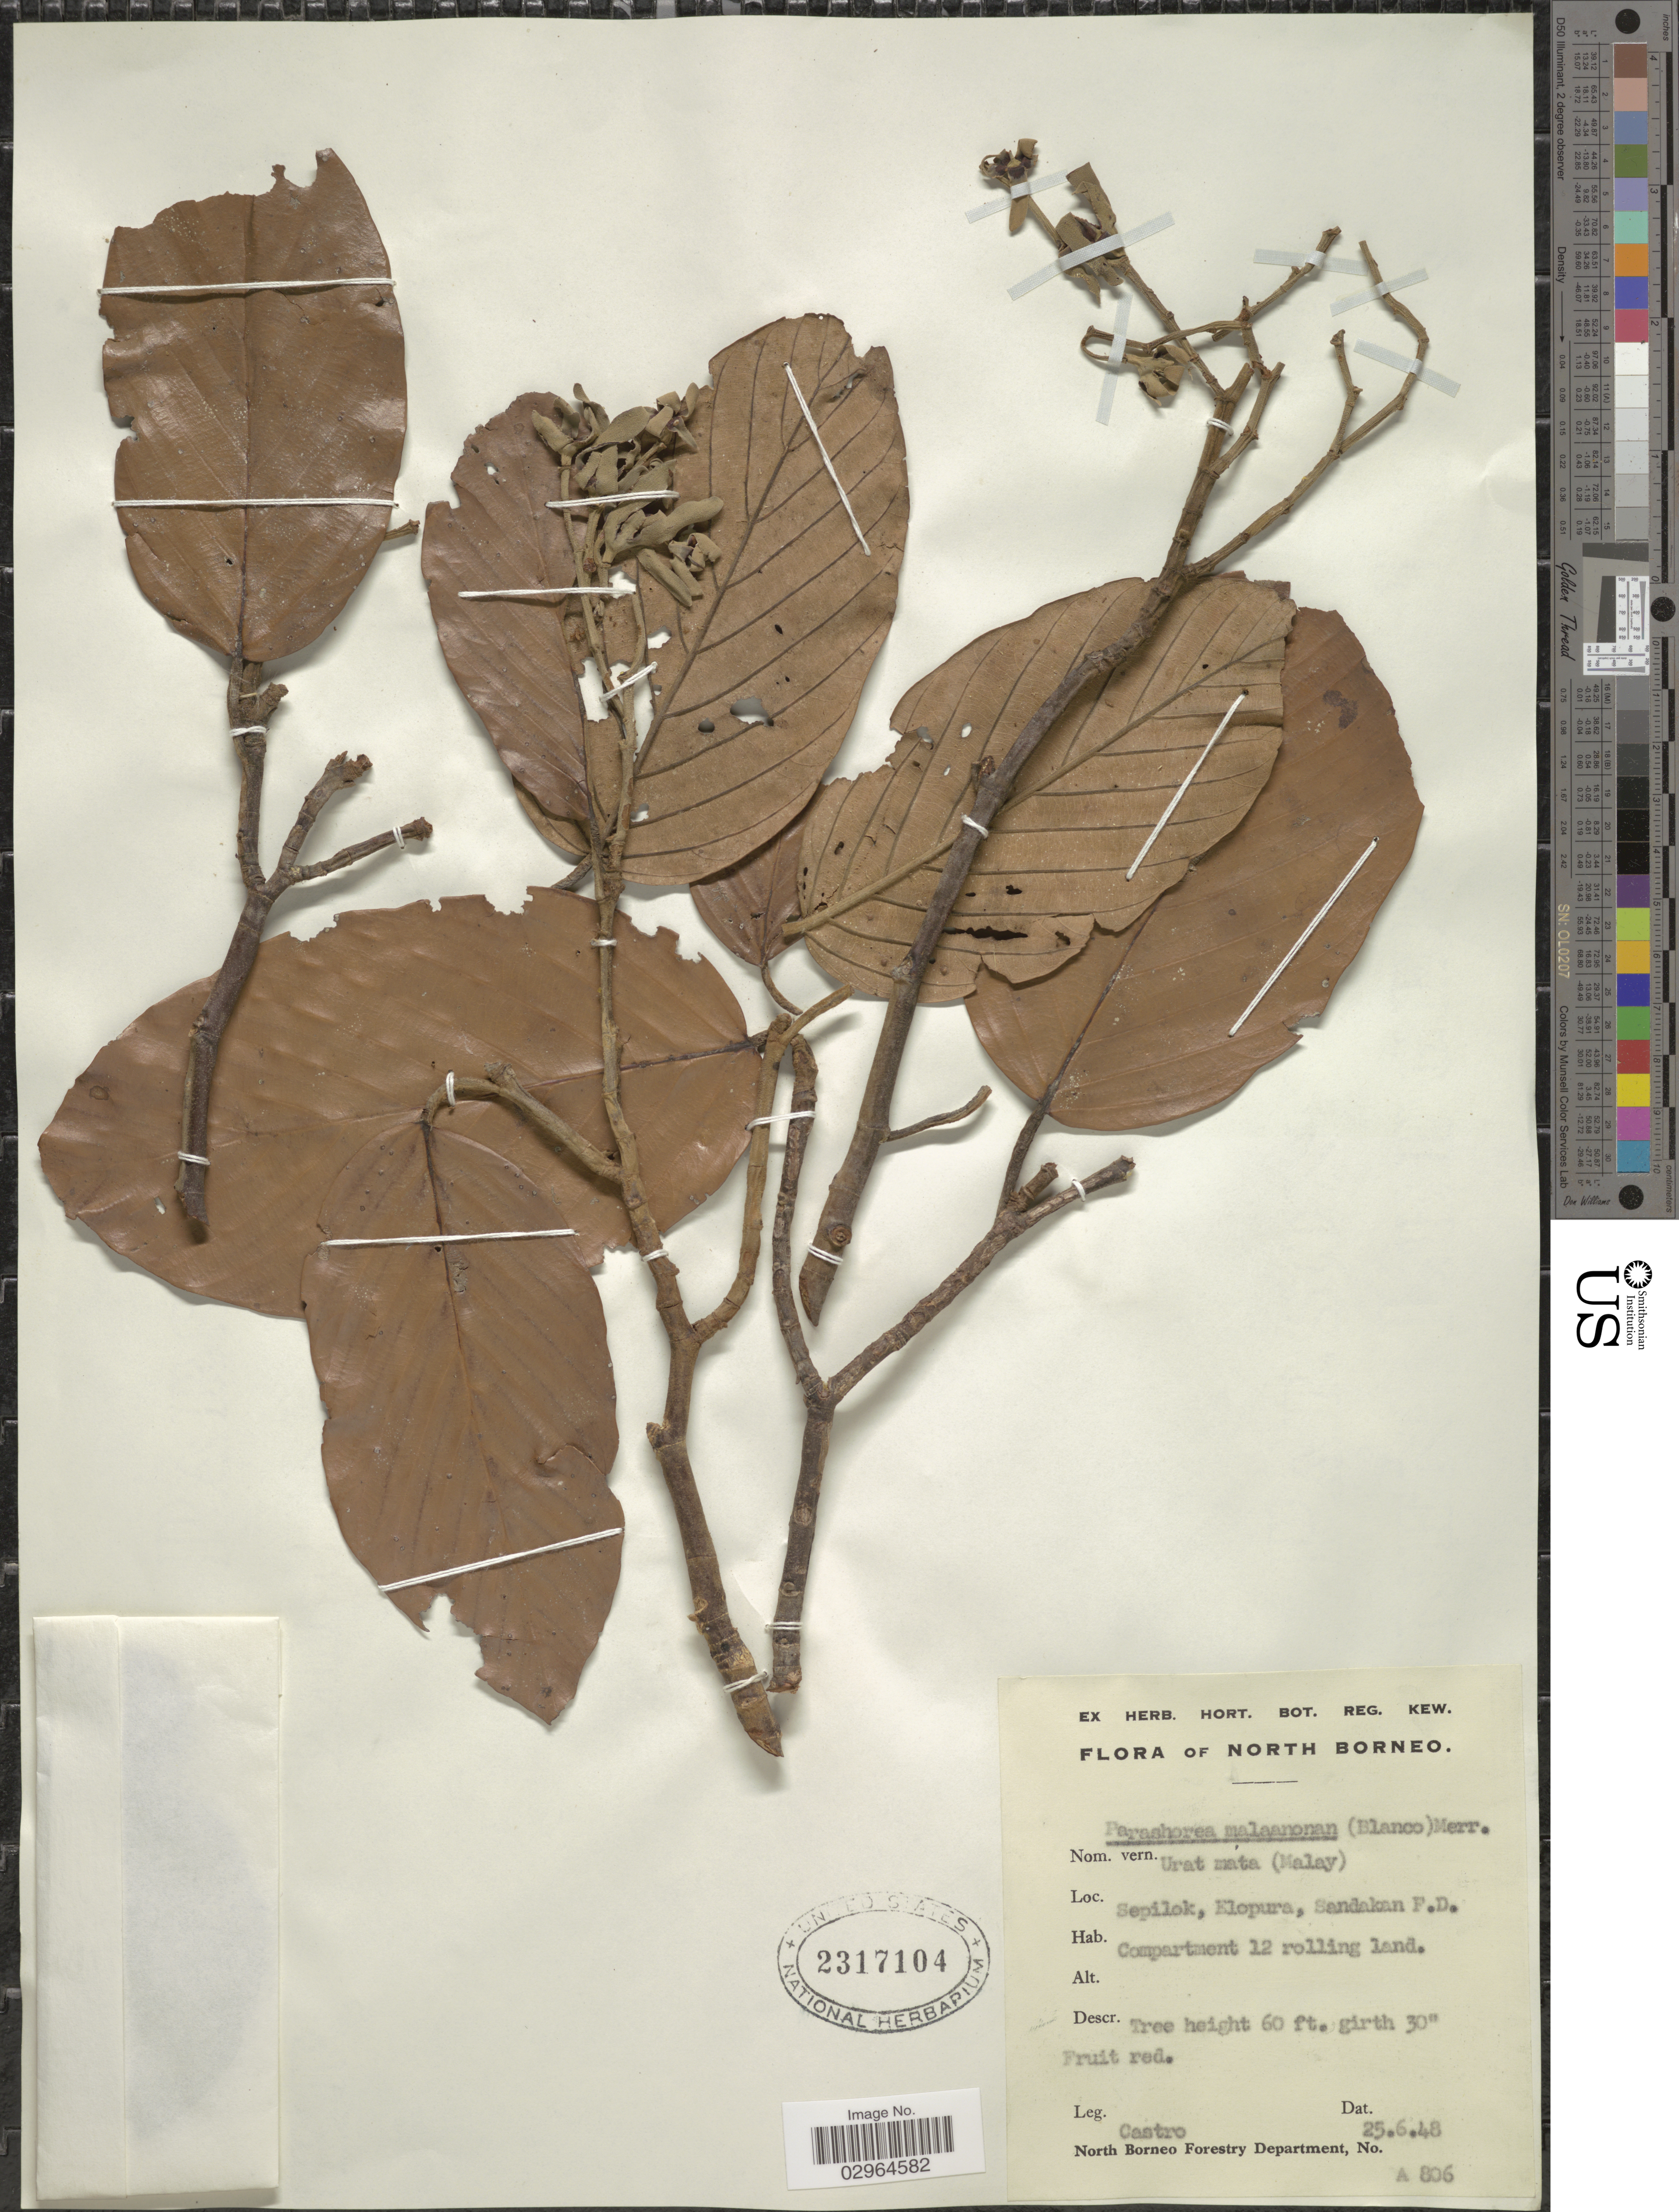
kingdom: Plantae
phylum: Tracheophyta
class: Magnoliopsida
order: Malvales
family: Dipterocarpaceae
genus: Parashorea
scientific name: Parashorea malaanonan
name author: (Blanco) Merr.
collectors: -. Castro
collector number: A806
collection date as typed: Transcribed d/m/y: 25/6/48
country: Malaysia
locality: North Borneo. Sepilok F.R. Elopura, Sandakan F.D. Compartment 12 rolling land.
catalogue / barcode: US 2317104